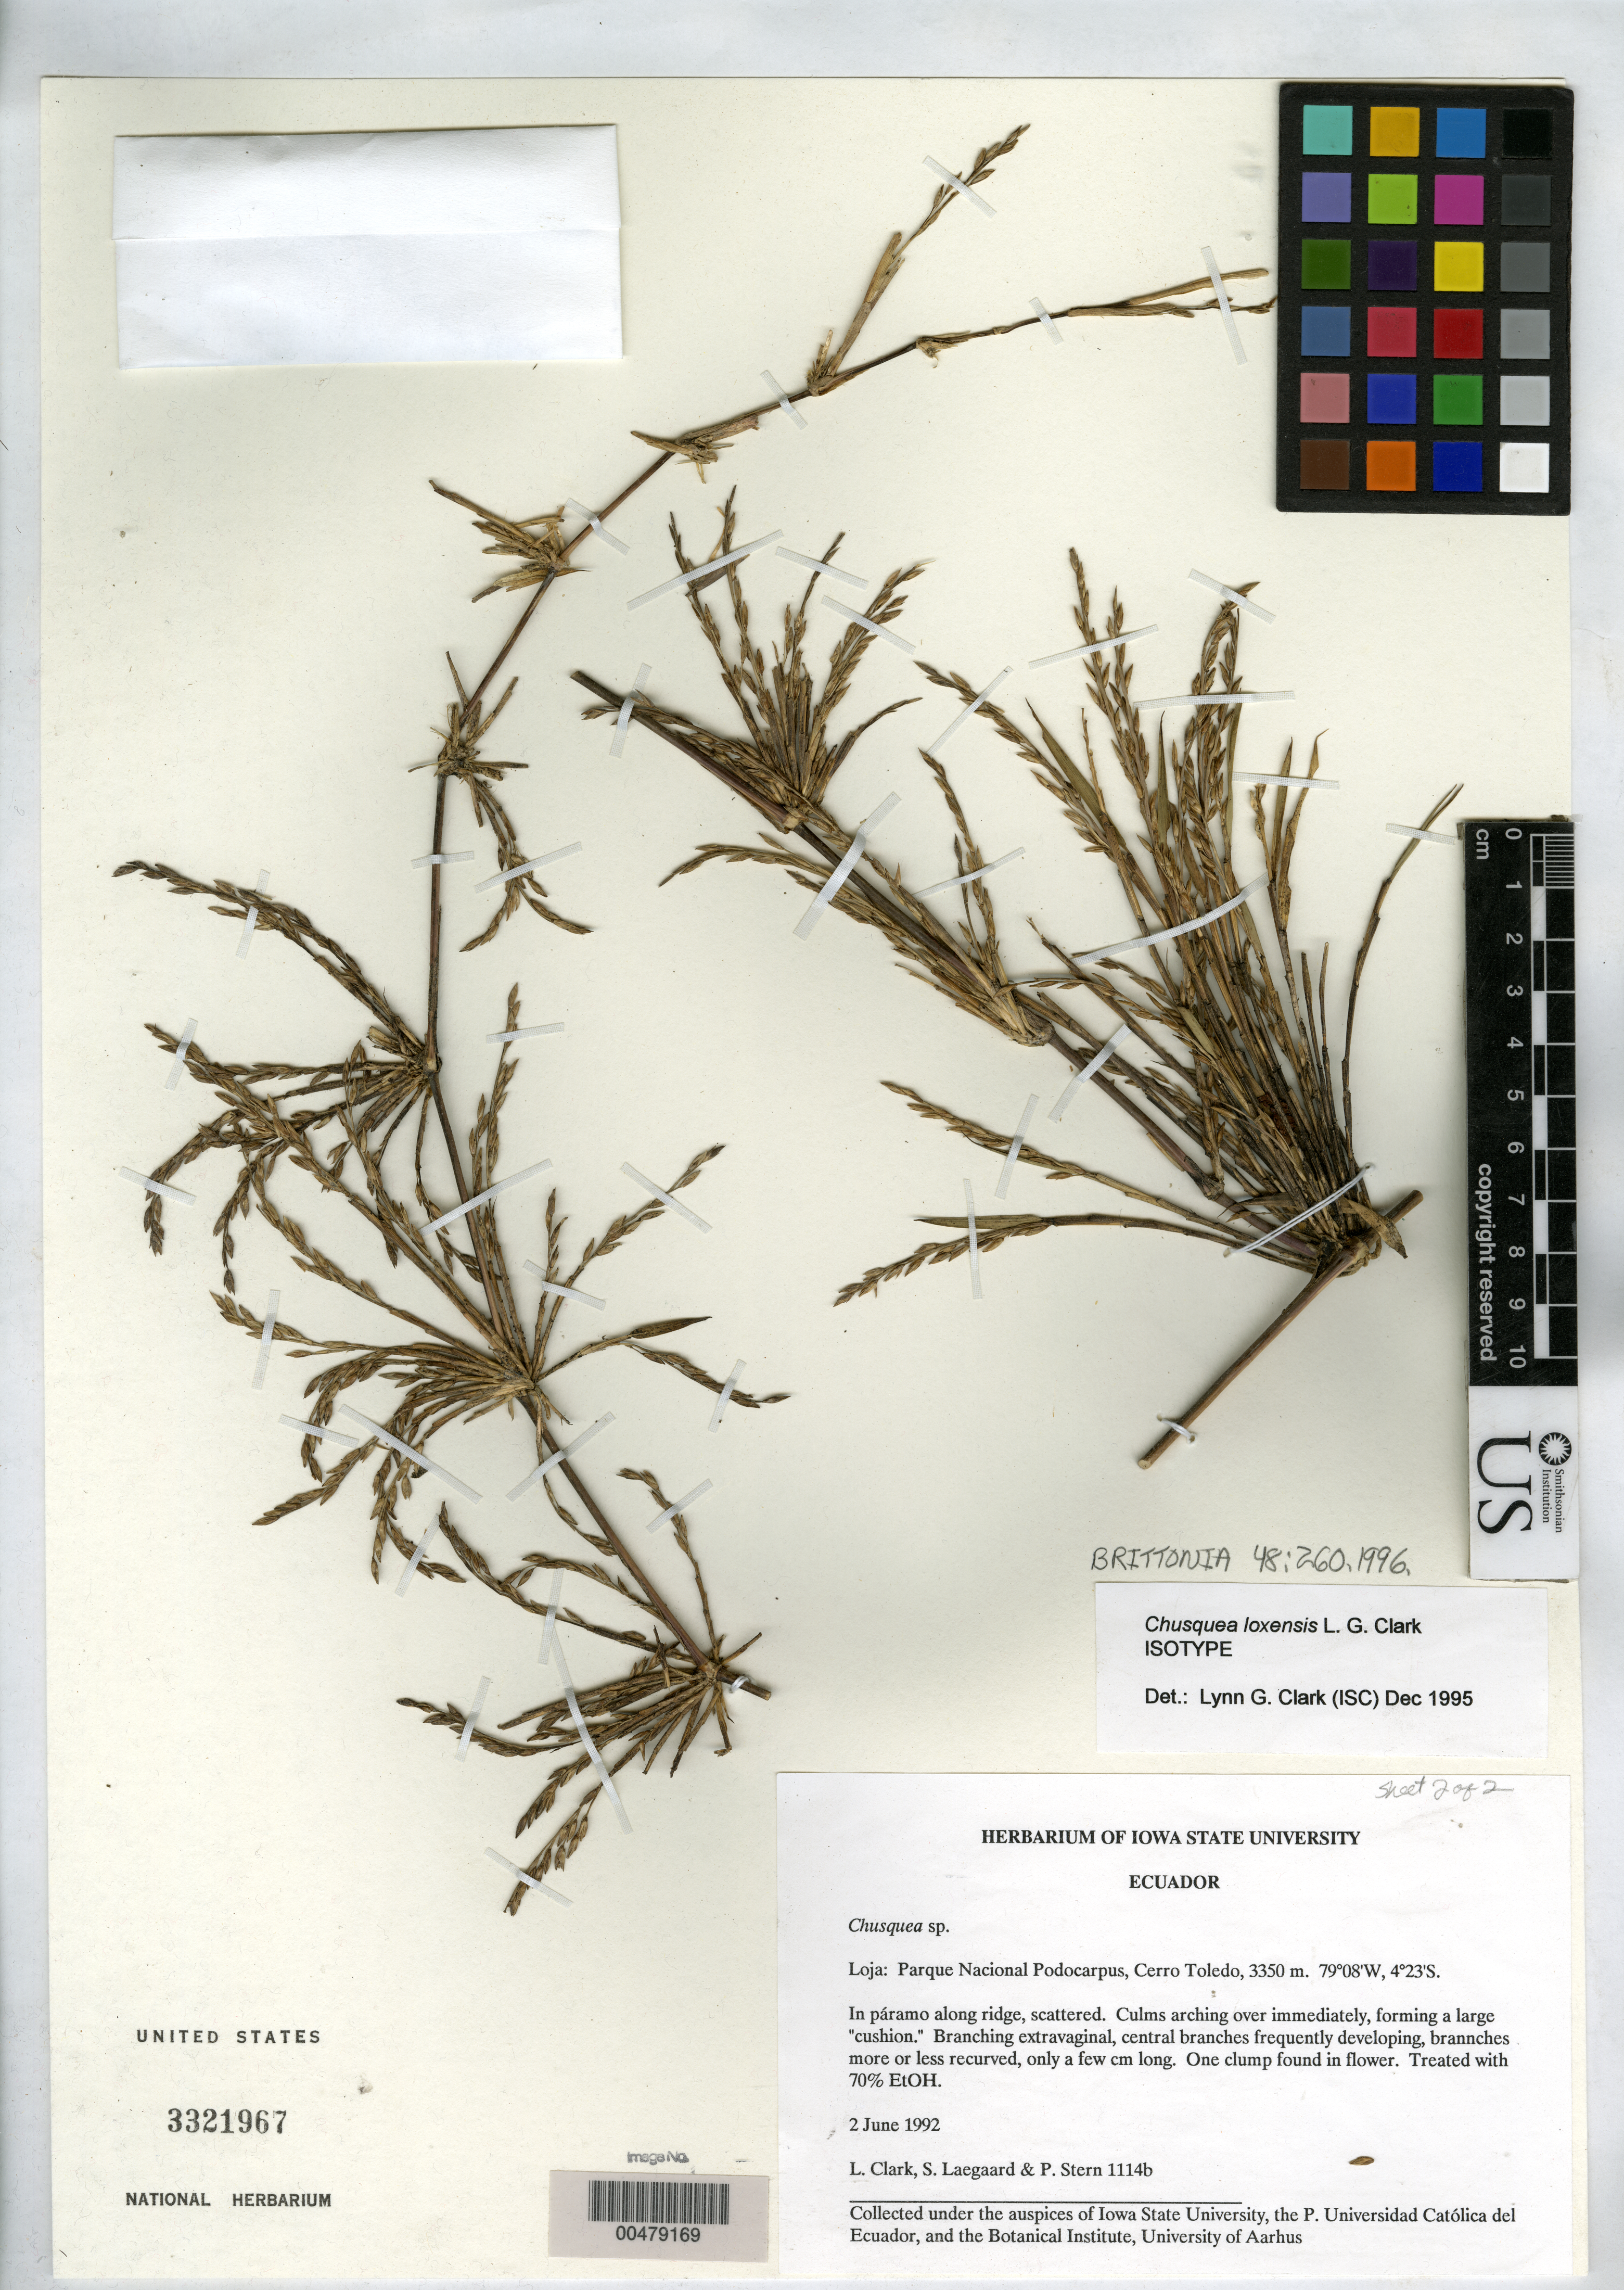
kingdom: Plantae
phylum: Tracheophyta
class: Liliopsida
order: Poales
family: Poaceae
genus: Chusquea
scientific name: Chusquea loxensis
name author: L.G. Clark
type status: Isotype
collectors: L. G. Clark, S. Lægaard & P. Stern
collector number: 1114b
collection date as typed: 02 Jun 1992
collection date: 1992-06-02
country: Ecuador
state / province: Loja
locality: Parque Nacional Podocarpus, Cerro Toledo.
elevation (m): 3350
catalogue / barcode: US 3321967